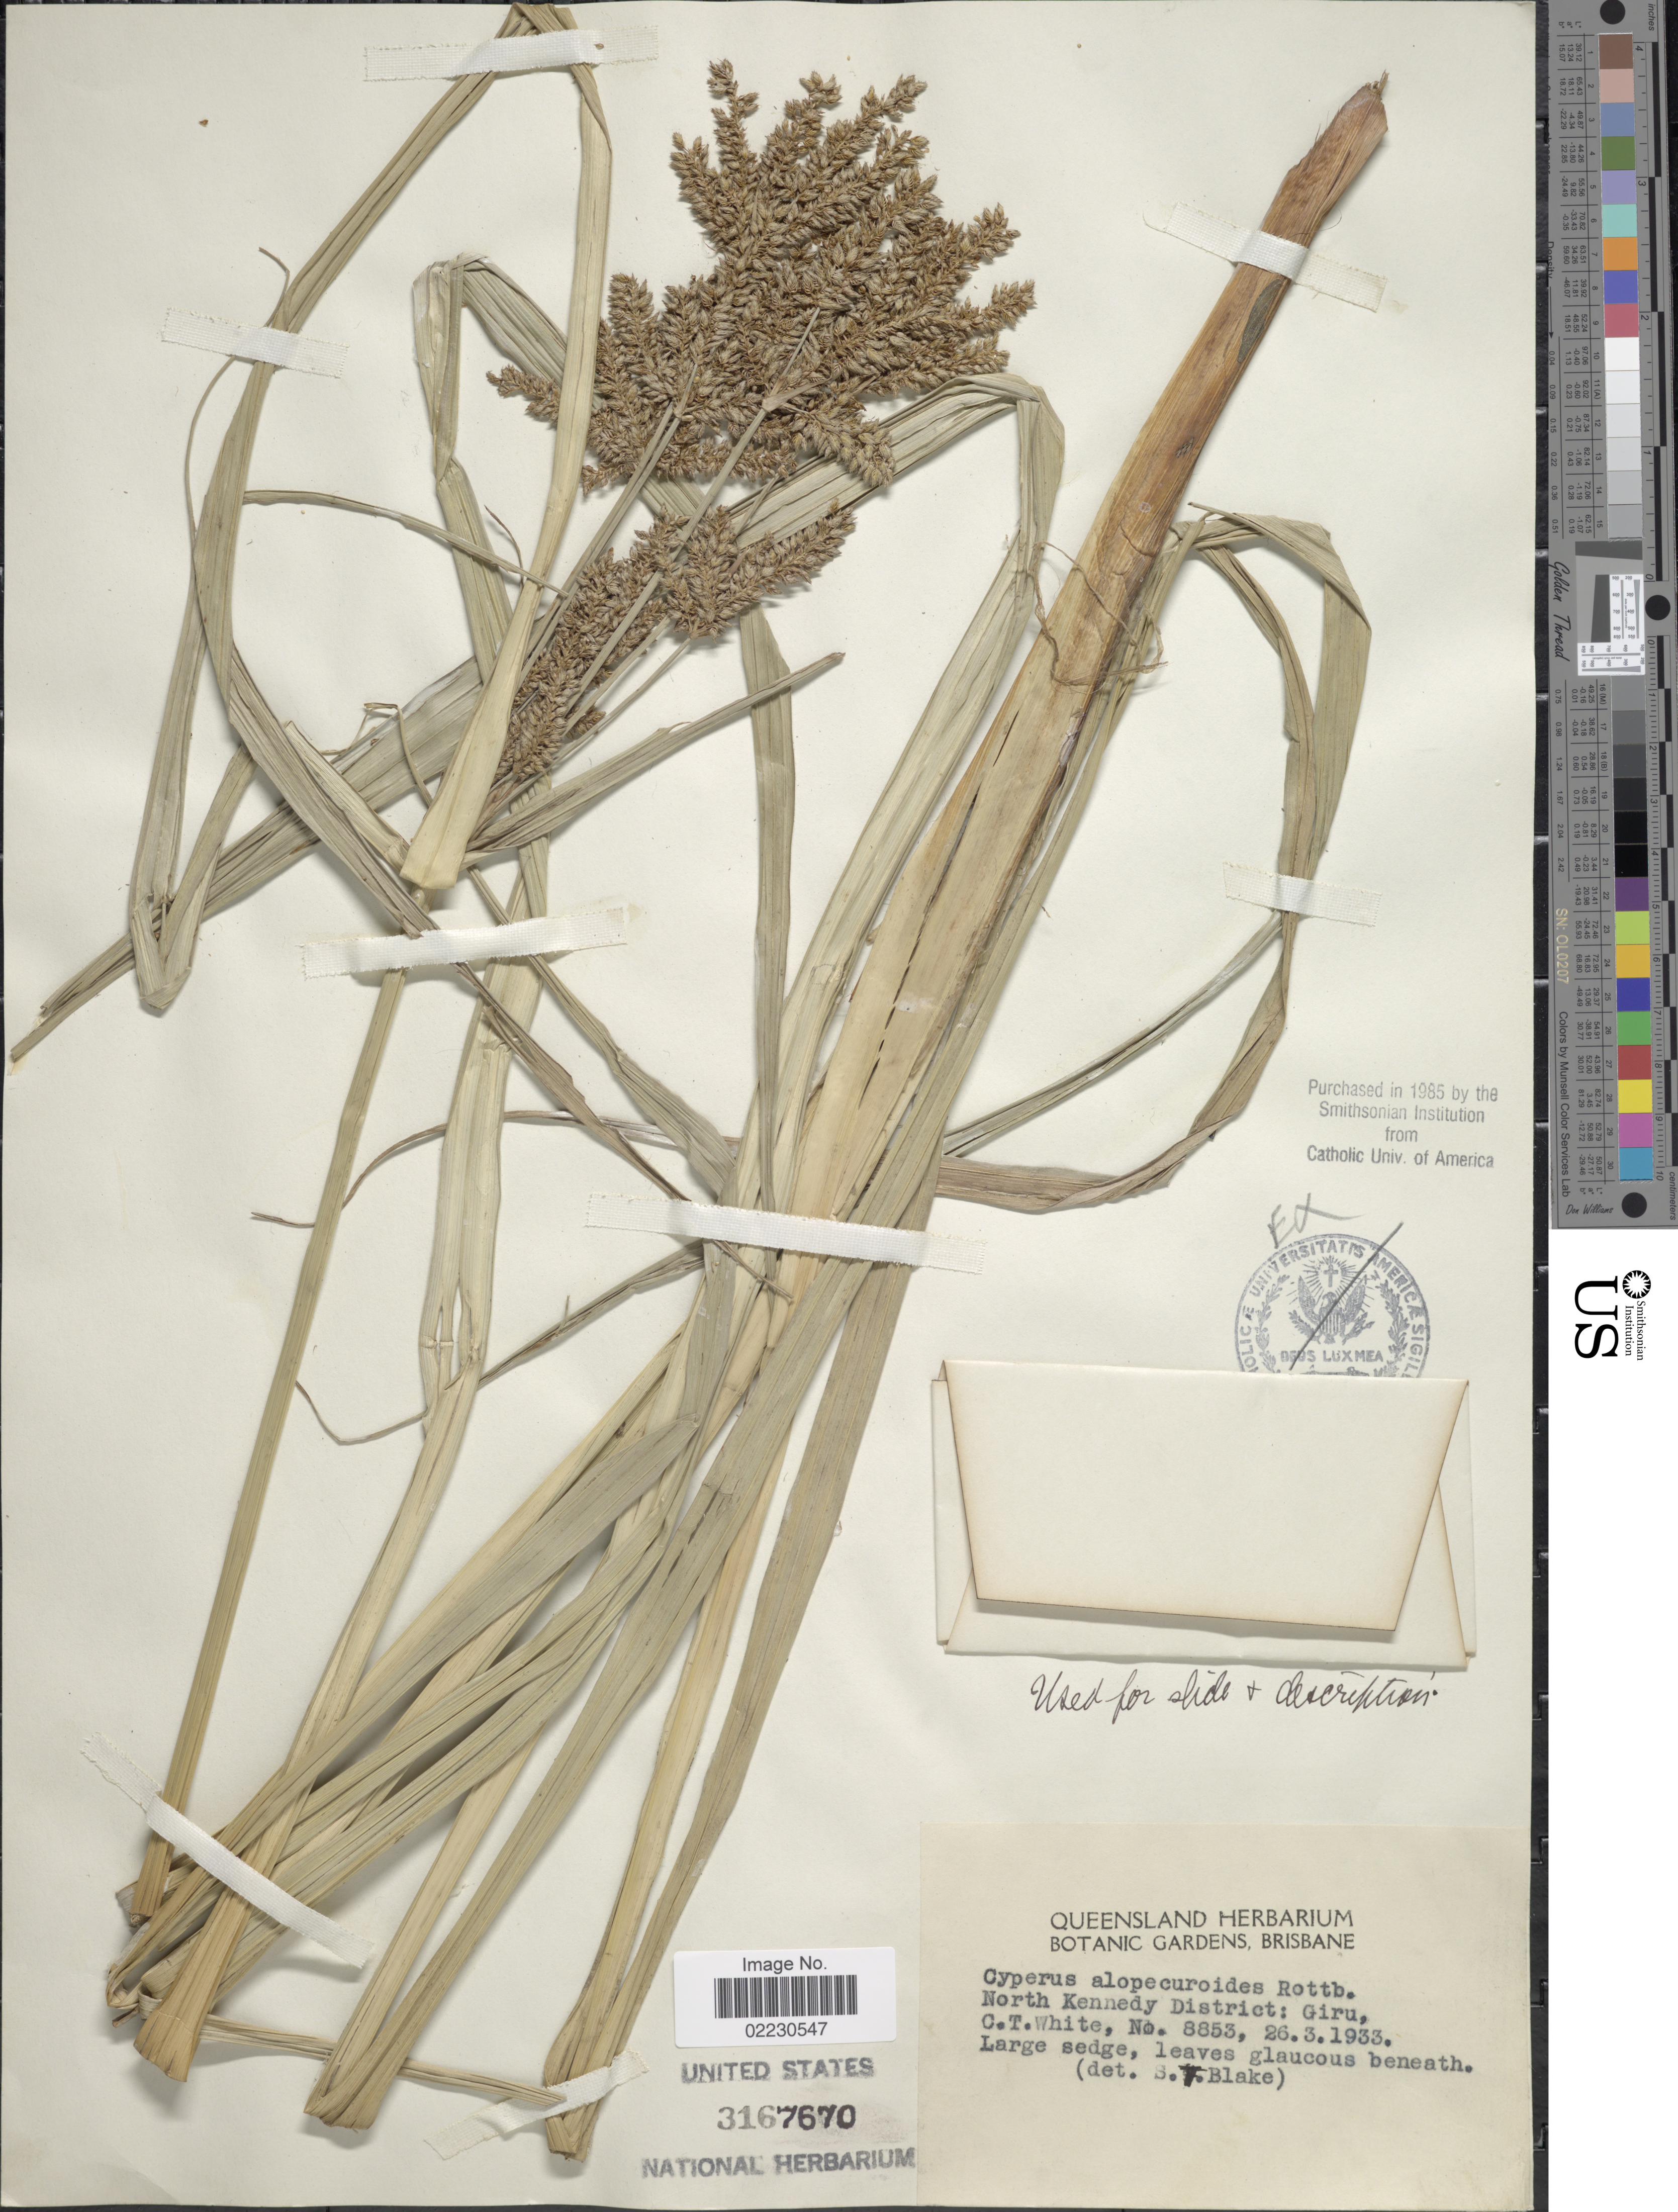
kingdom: Plantae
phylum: Tracheophyta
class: Liliopsida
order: Poales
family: Cyperaceae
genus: Cyperus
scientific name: Cyperus alopecuroides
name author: Rottb.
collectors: C. T. White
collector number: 8853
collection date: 1933-03-26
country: Australia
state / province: Queensland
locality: North Kennedy District: Giru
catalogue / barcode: US 3167670